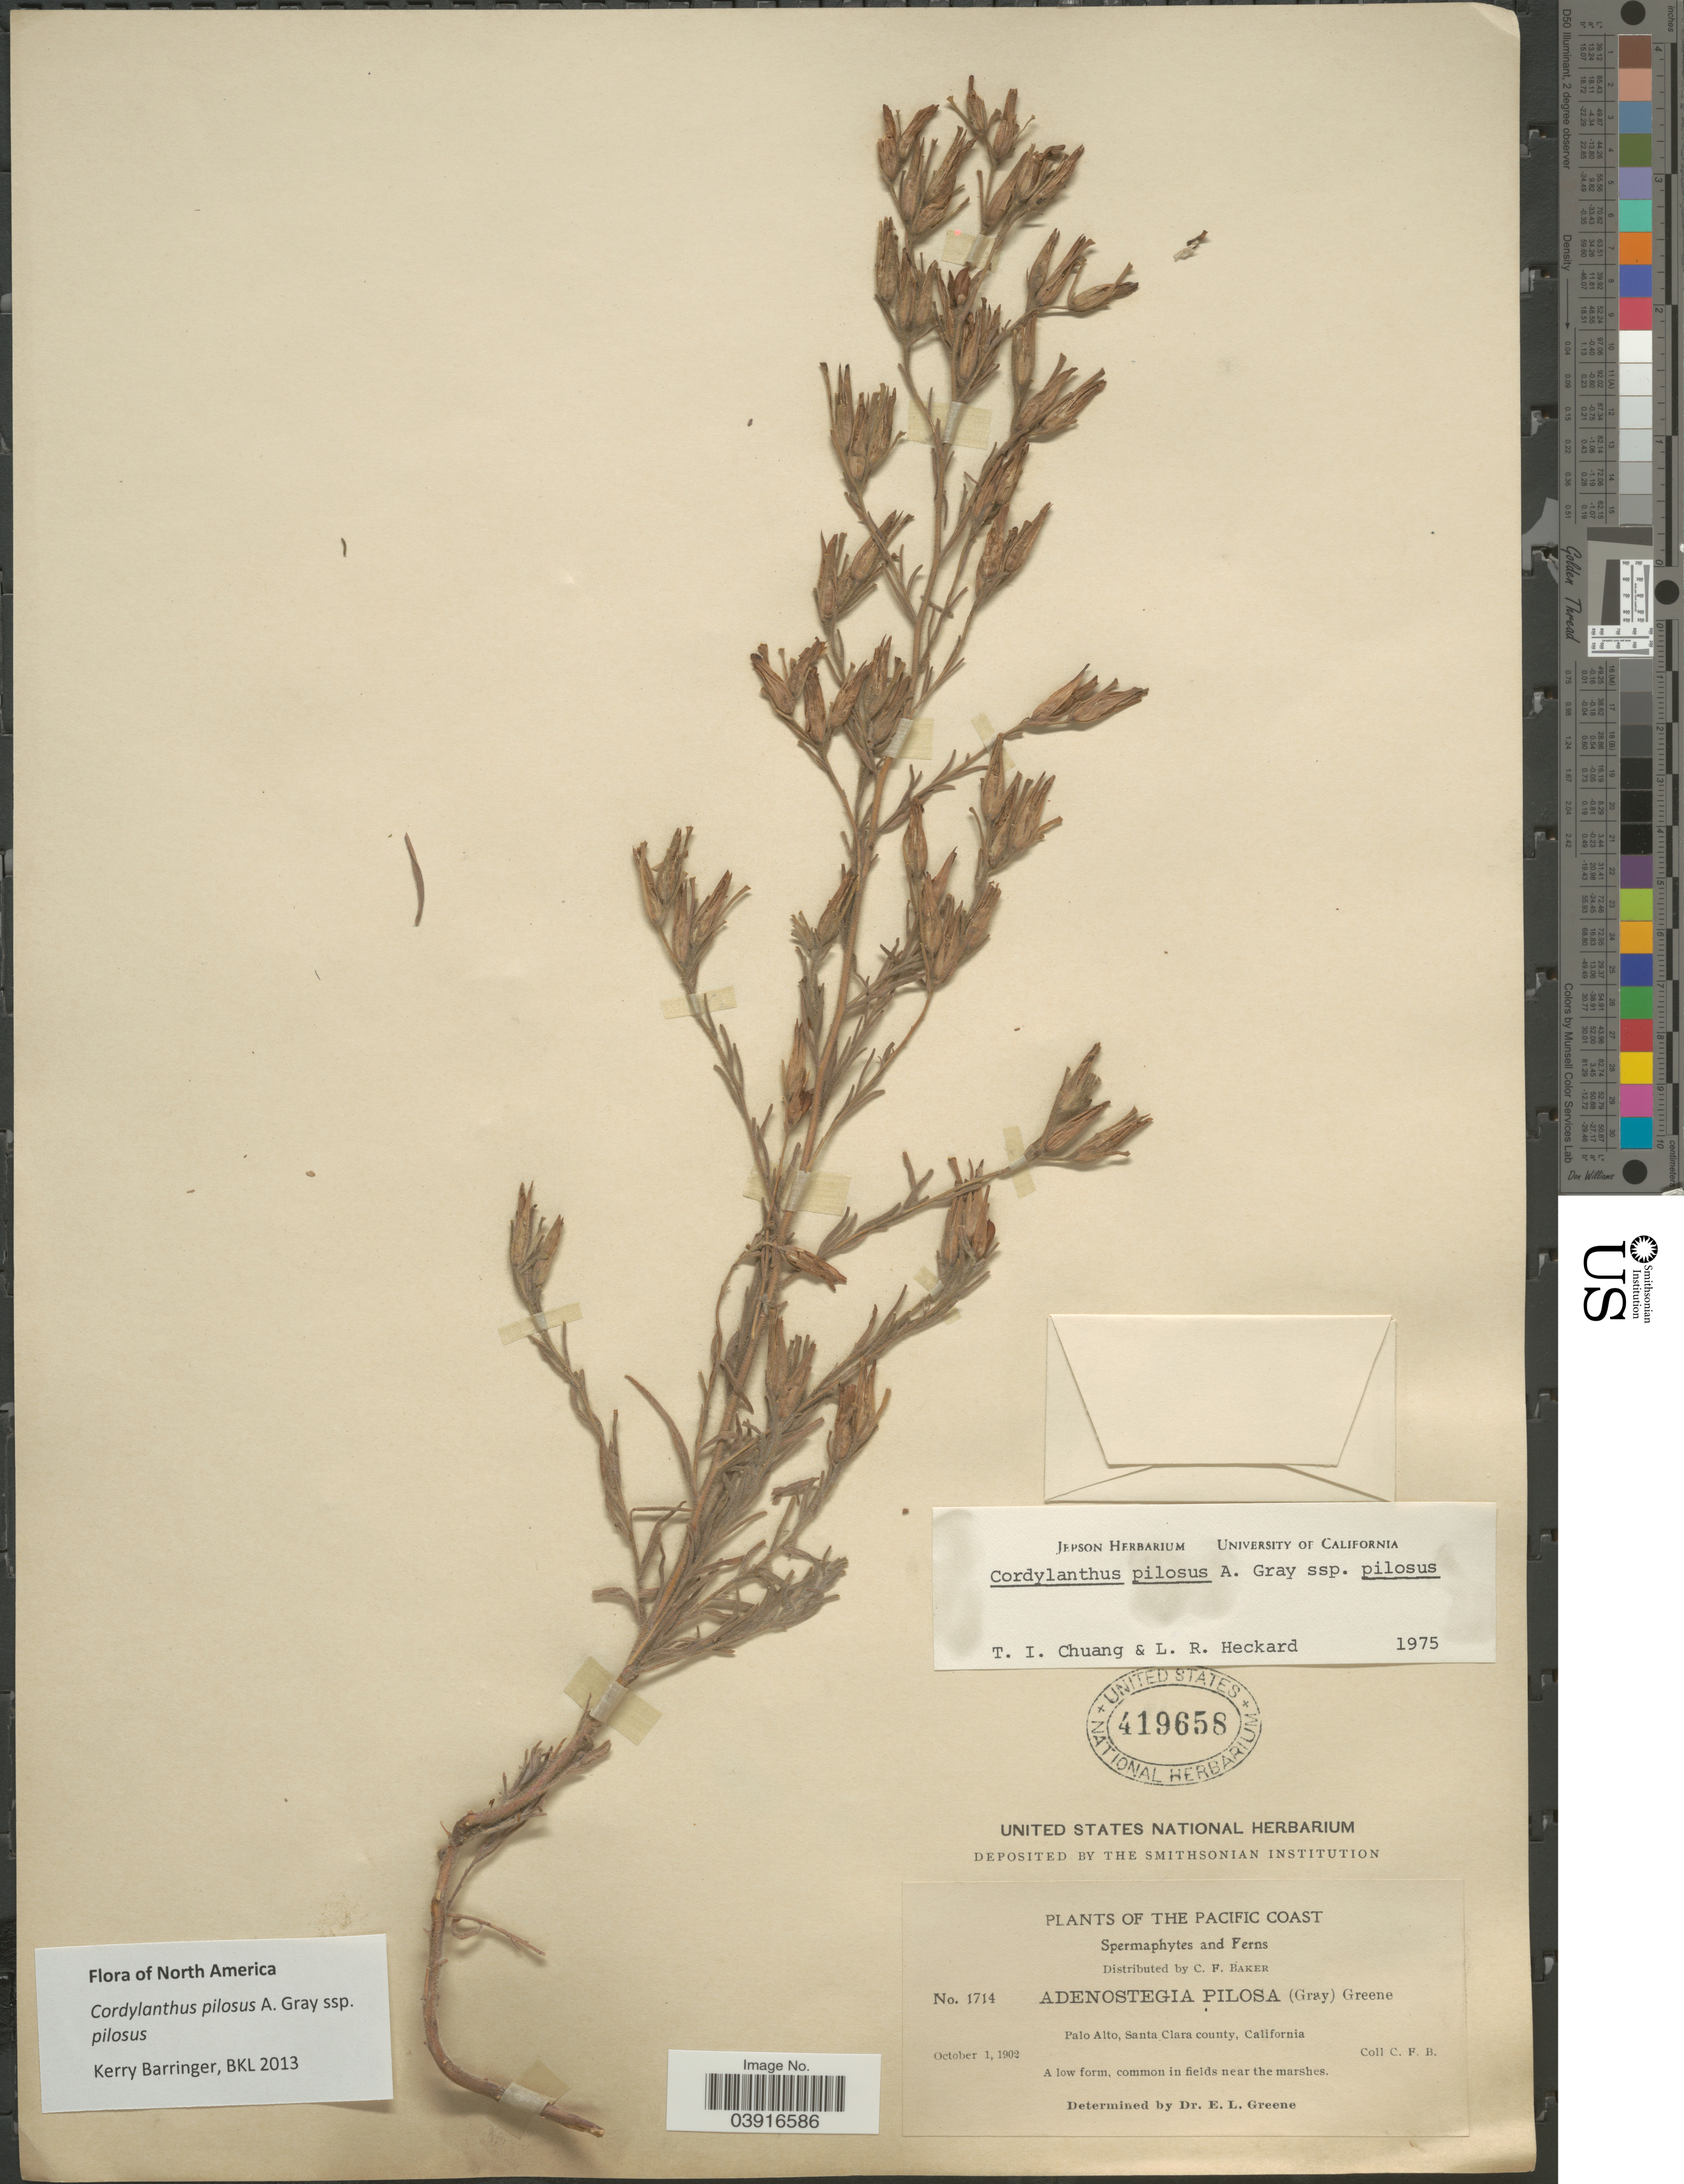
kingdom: Plantae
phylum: Tracheophyta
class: Magnoliopsida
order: Lamiales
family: Orobanchaceae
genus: Cordylanthus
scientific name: Cordylanthus pilosus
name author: A. Gray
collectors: C. F. Baker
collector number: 1714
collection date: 1902-10-01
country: United States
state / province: California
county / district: Santa Clara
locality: The Pacific Coast. Palo Alto, Santa Clara county.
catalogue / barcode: US 419658